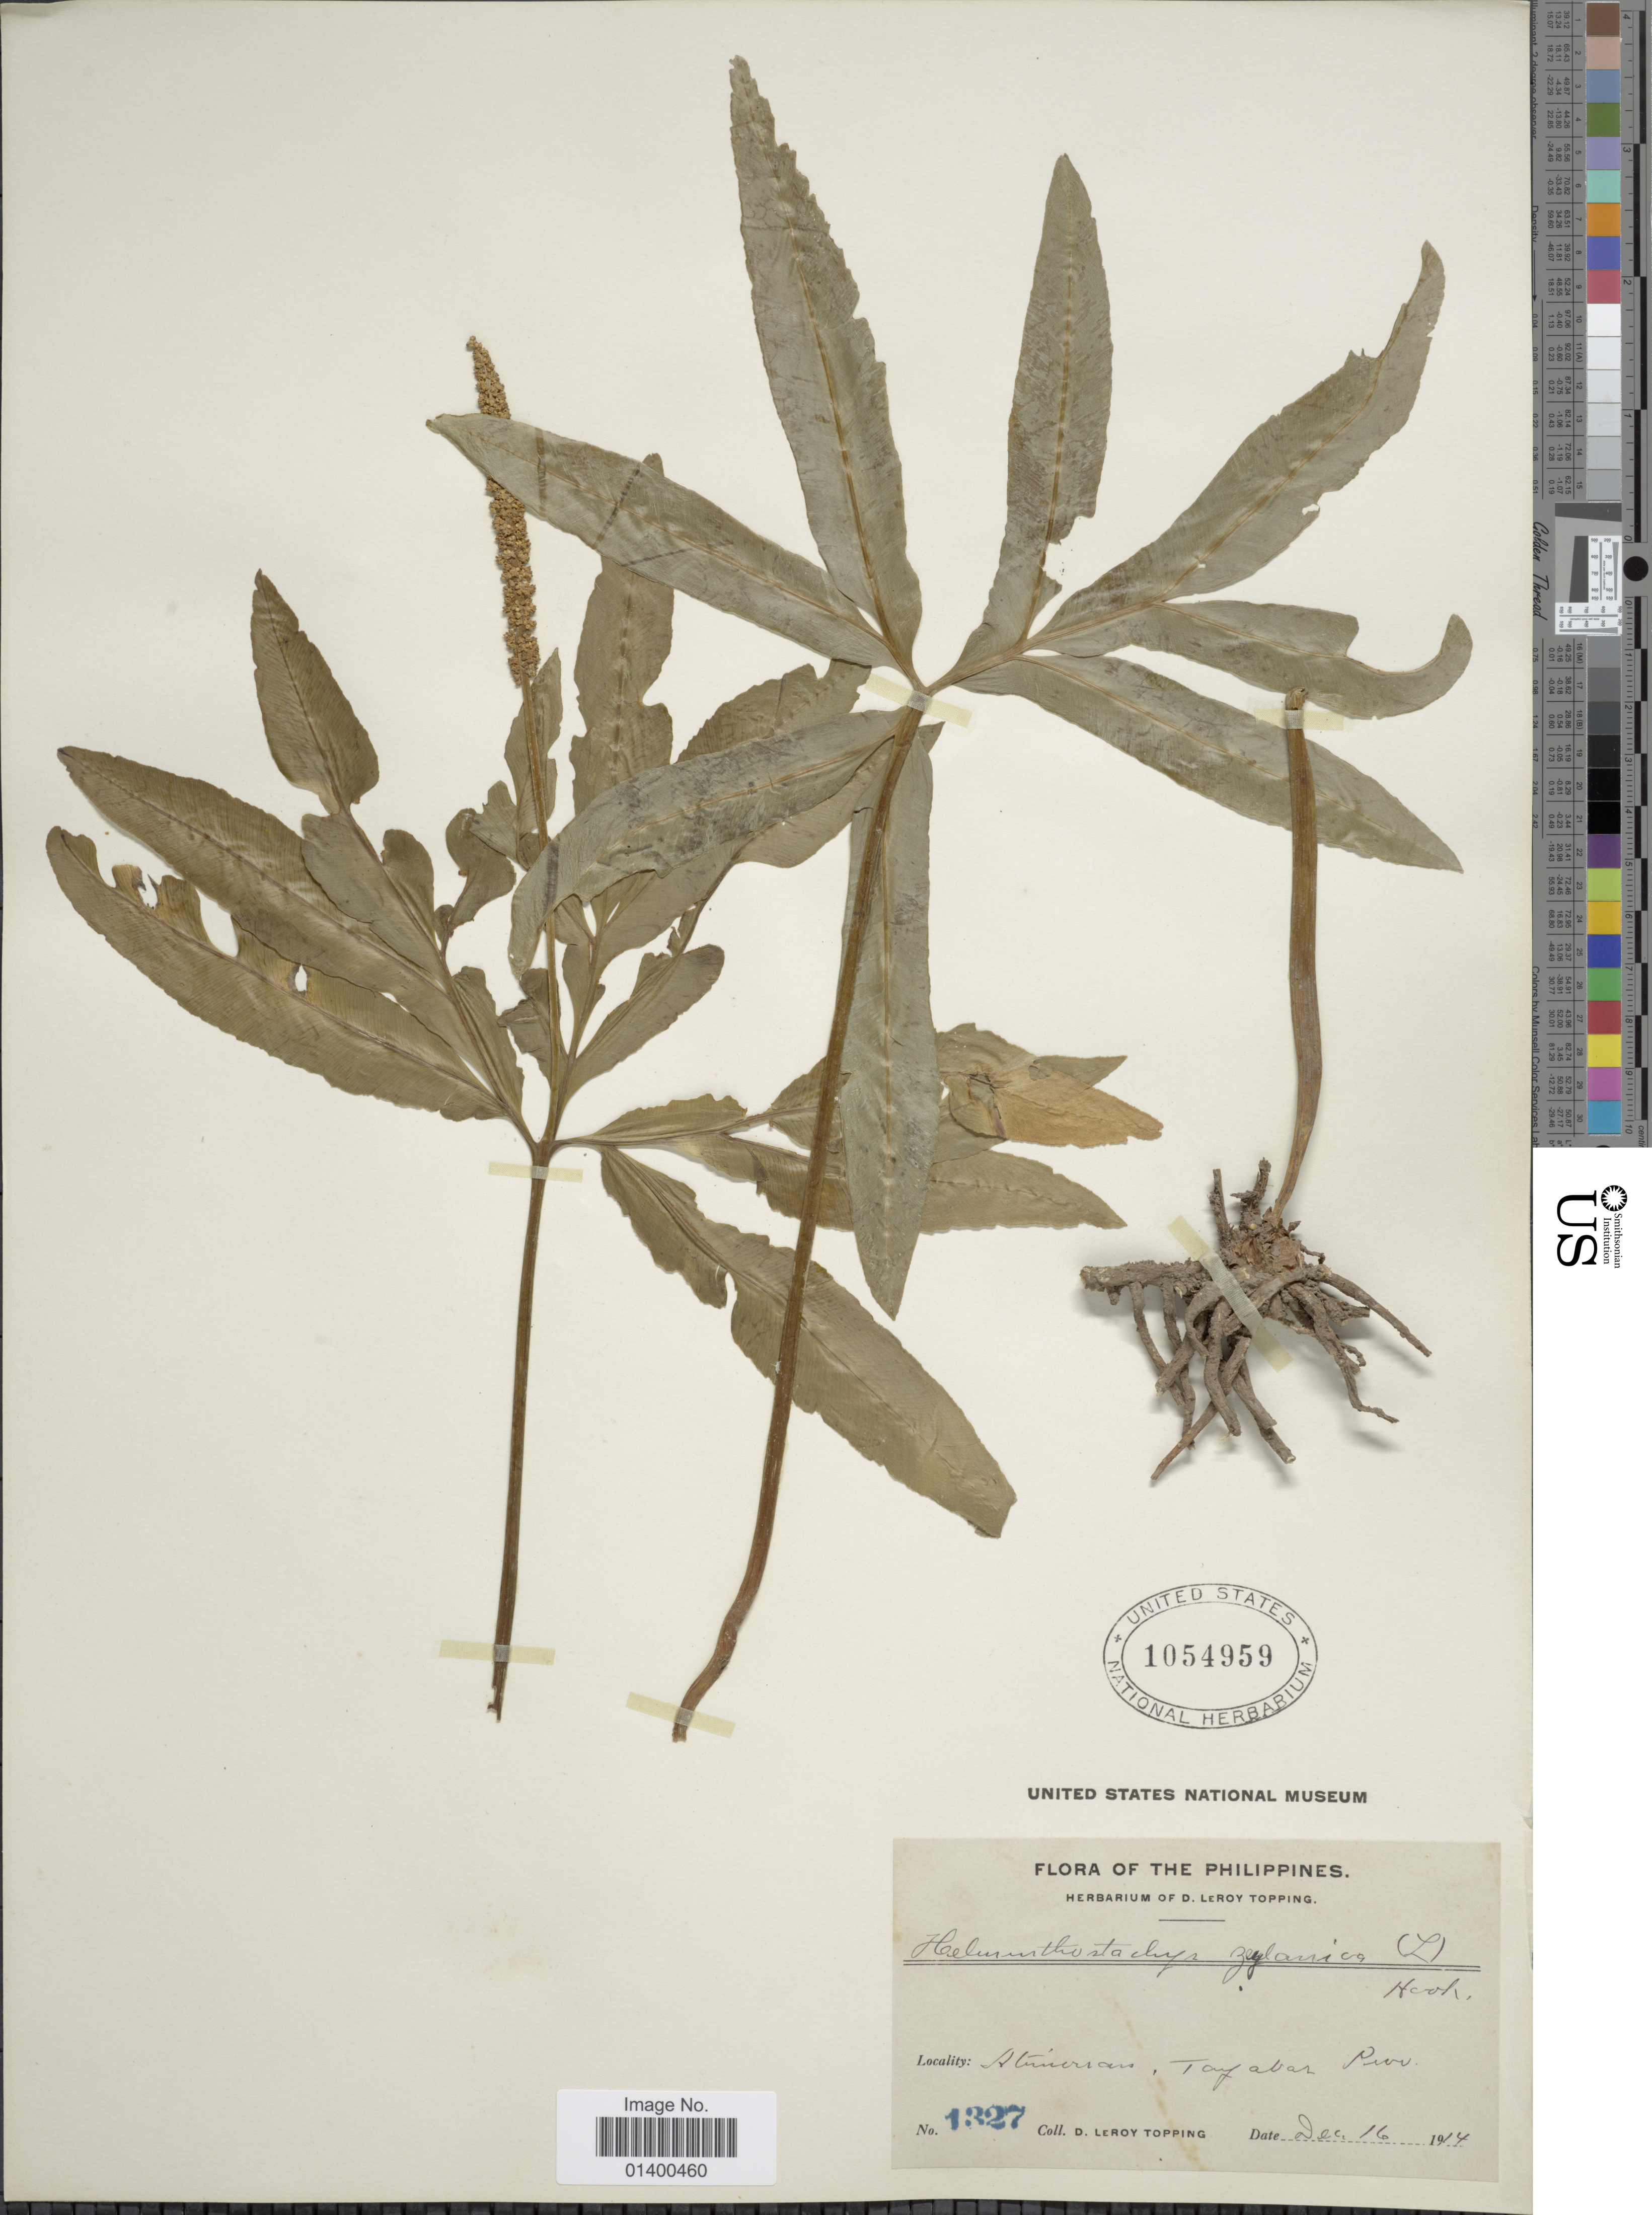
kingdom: Plantae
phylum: Tracheophyta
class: Polypodiopsida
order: Ophioglossales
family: Ophioglossaceae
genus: Helminthostachys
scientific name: Helminthostachys zeylanica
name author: (L.) Hook.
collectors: D. L. Topping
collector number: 1327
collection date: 1914-12-16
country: Philippines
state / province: Calabarzon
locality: Atimonan, Tayabas Prov.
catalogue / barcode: US 1054959